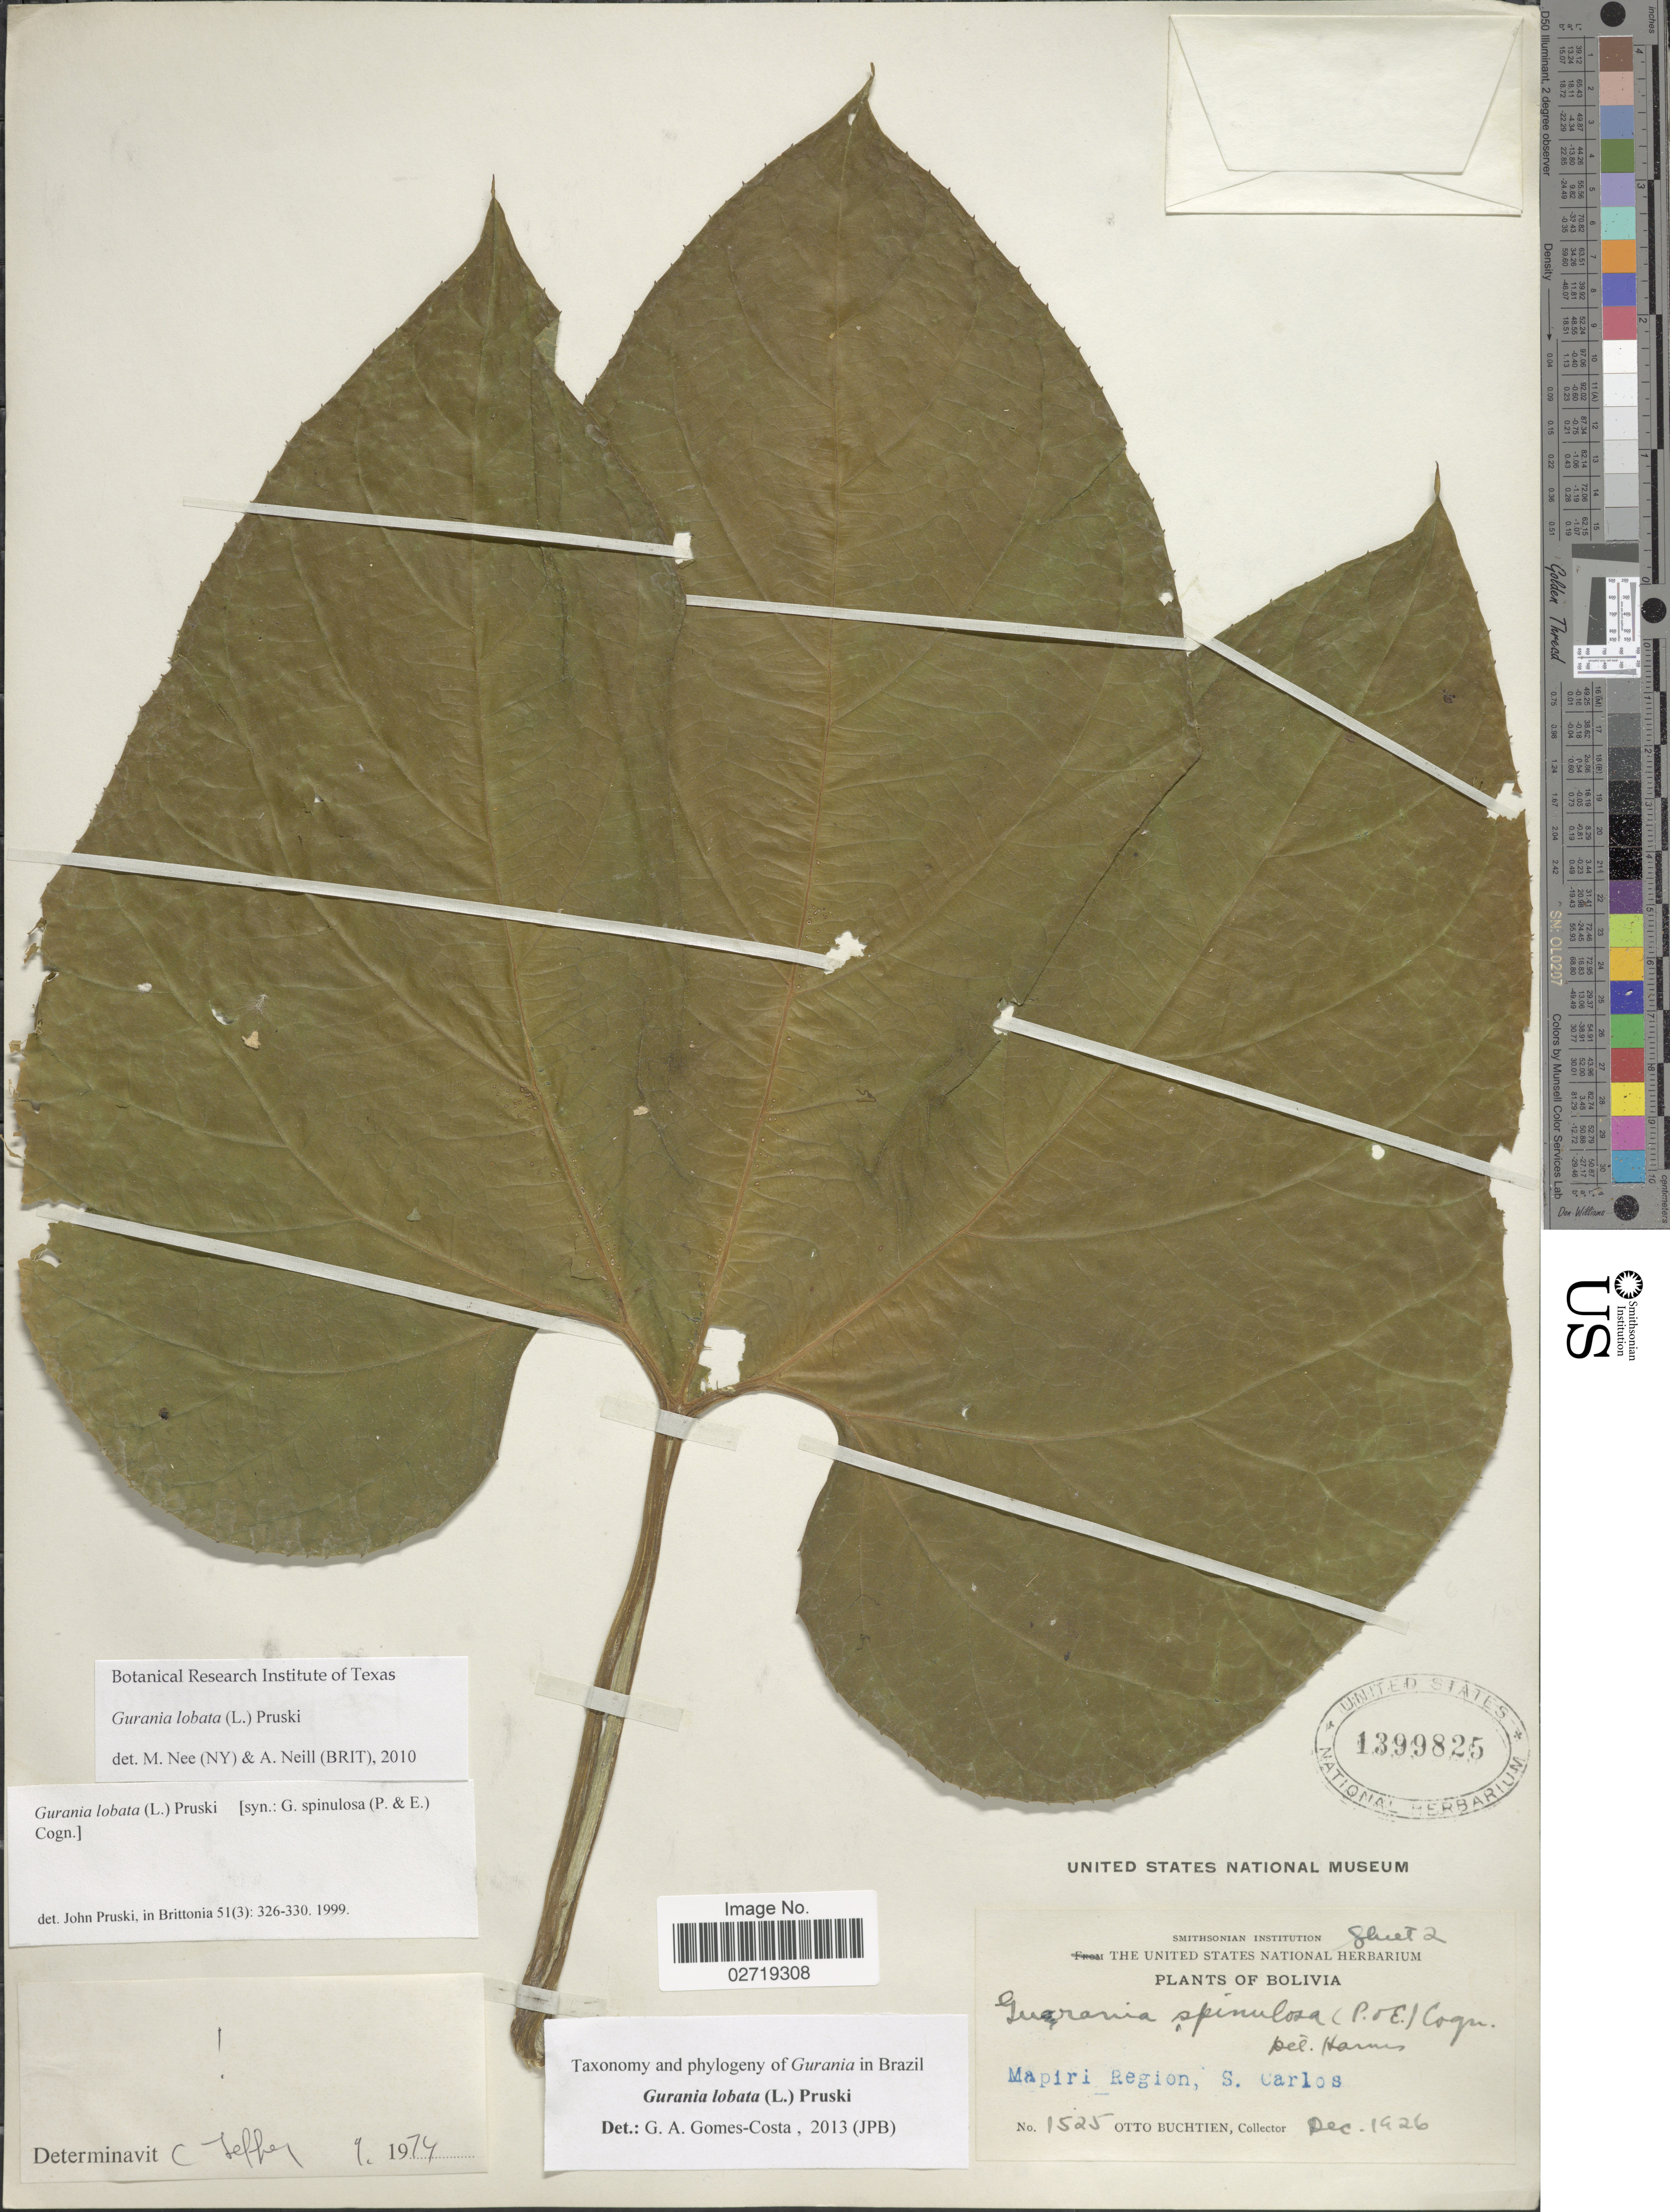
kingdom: Plantae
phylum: Tracheophyta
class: Magnoliopsida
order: Cucurbitales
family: Cucurbitaceae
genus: Gurania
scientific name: Gurania lobata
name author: (L.) Pruski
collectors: O. Buchtien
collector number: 1525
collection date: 1926-12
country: Bolivia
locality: Mapiri Region, S.Carlos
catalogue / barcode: US 1399825